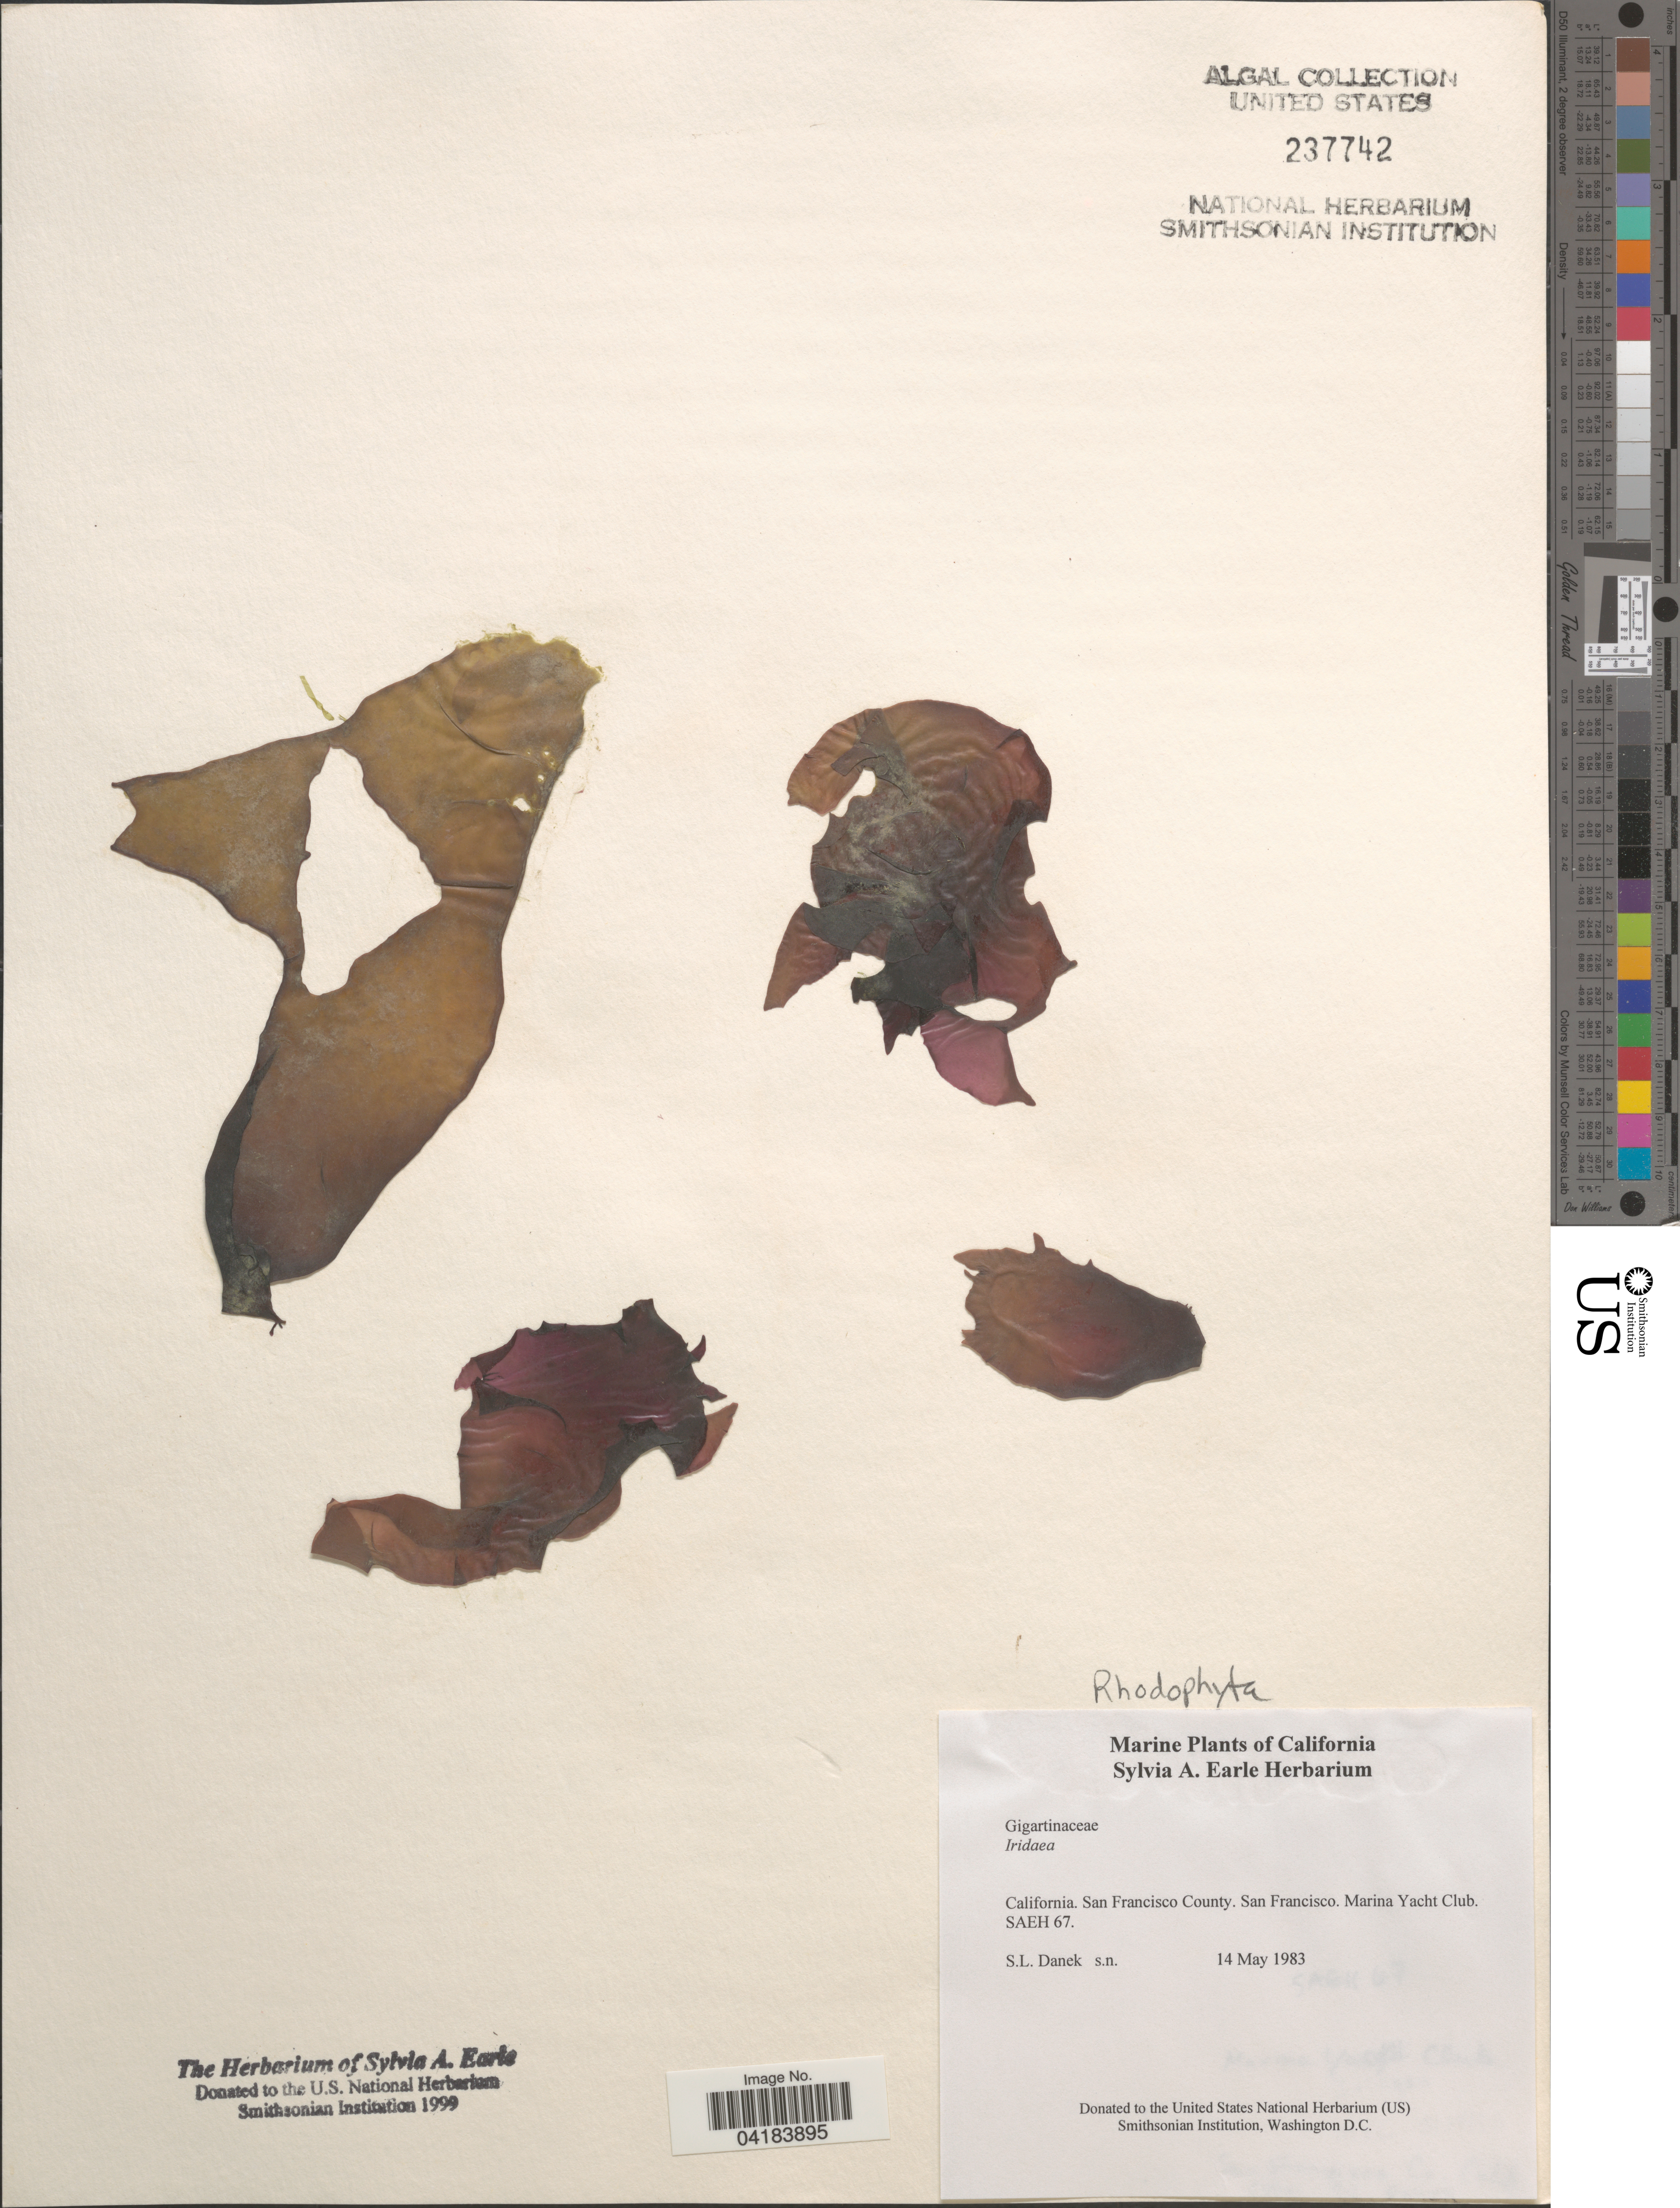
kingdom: Plantae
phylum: Rhodophyta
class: Florideophyceae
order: Gigartinales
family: Gigartinaceae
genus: Iridaea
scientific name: Iridaea sp.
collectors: S. Danek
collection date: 1983-05-14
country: United States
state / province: California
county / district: San Francisco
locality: San Francisco County. San Francisco. Marina Yacht Club.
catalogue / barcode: US 237742